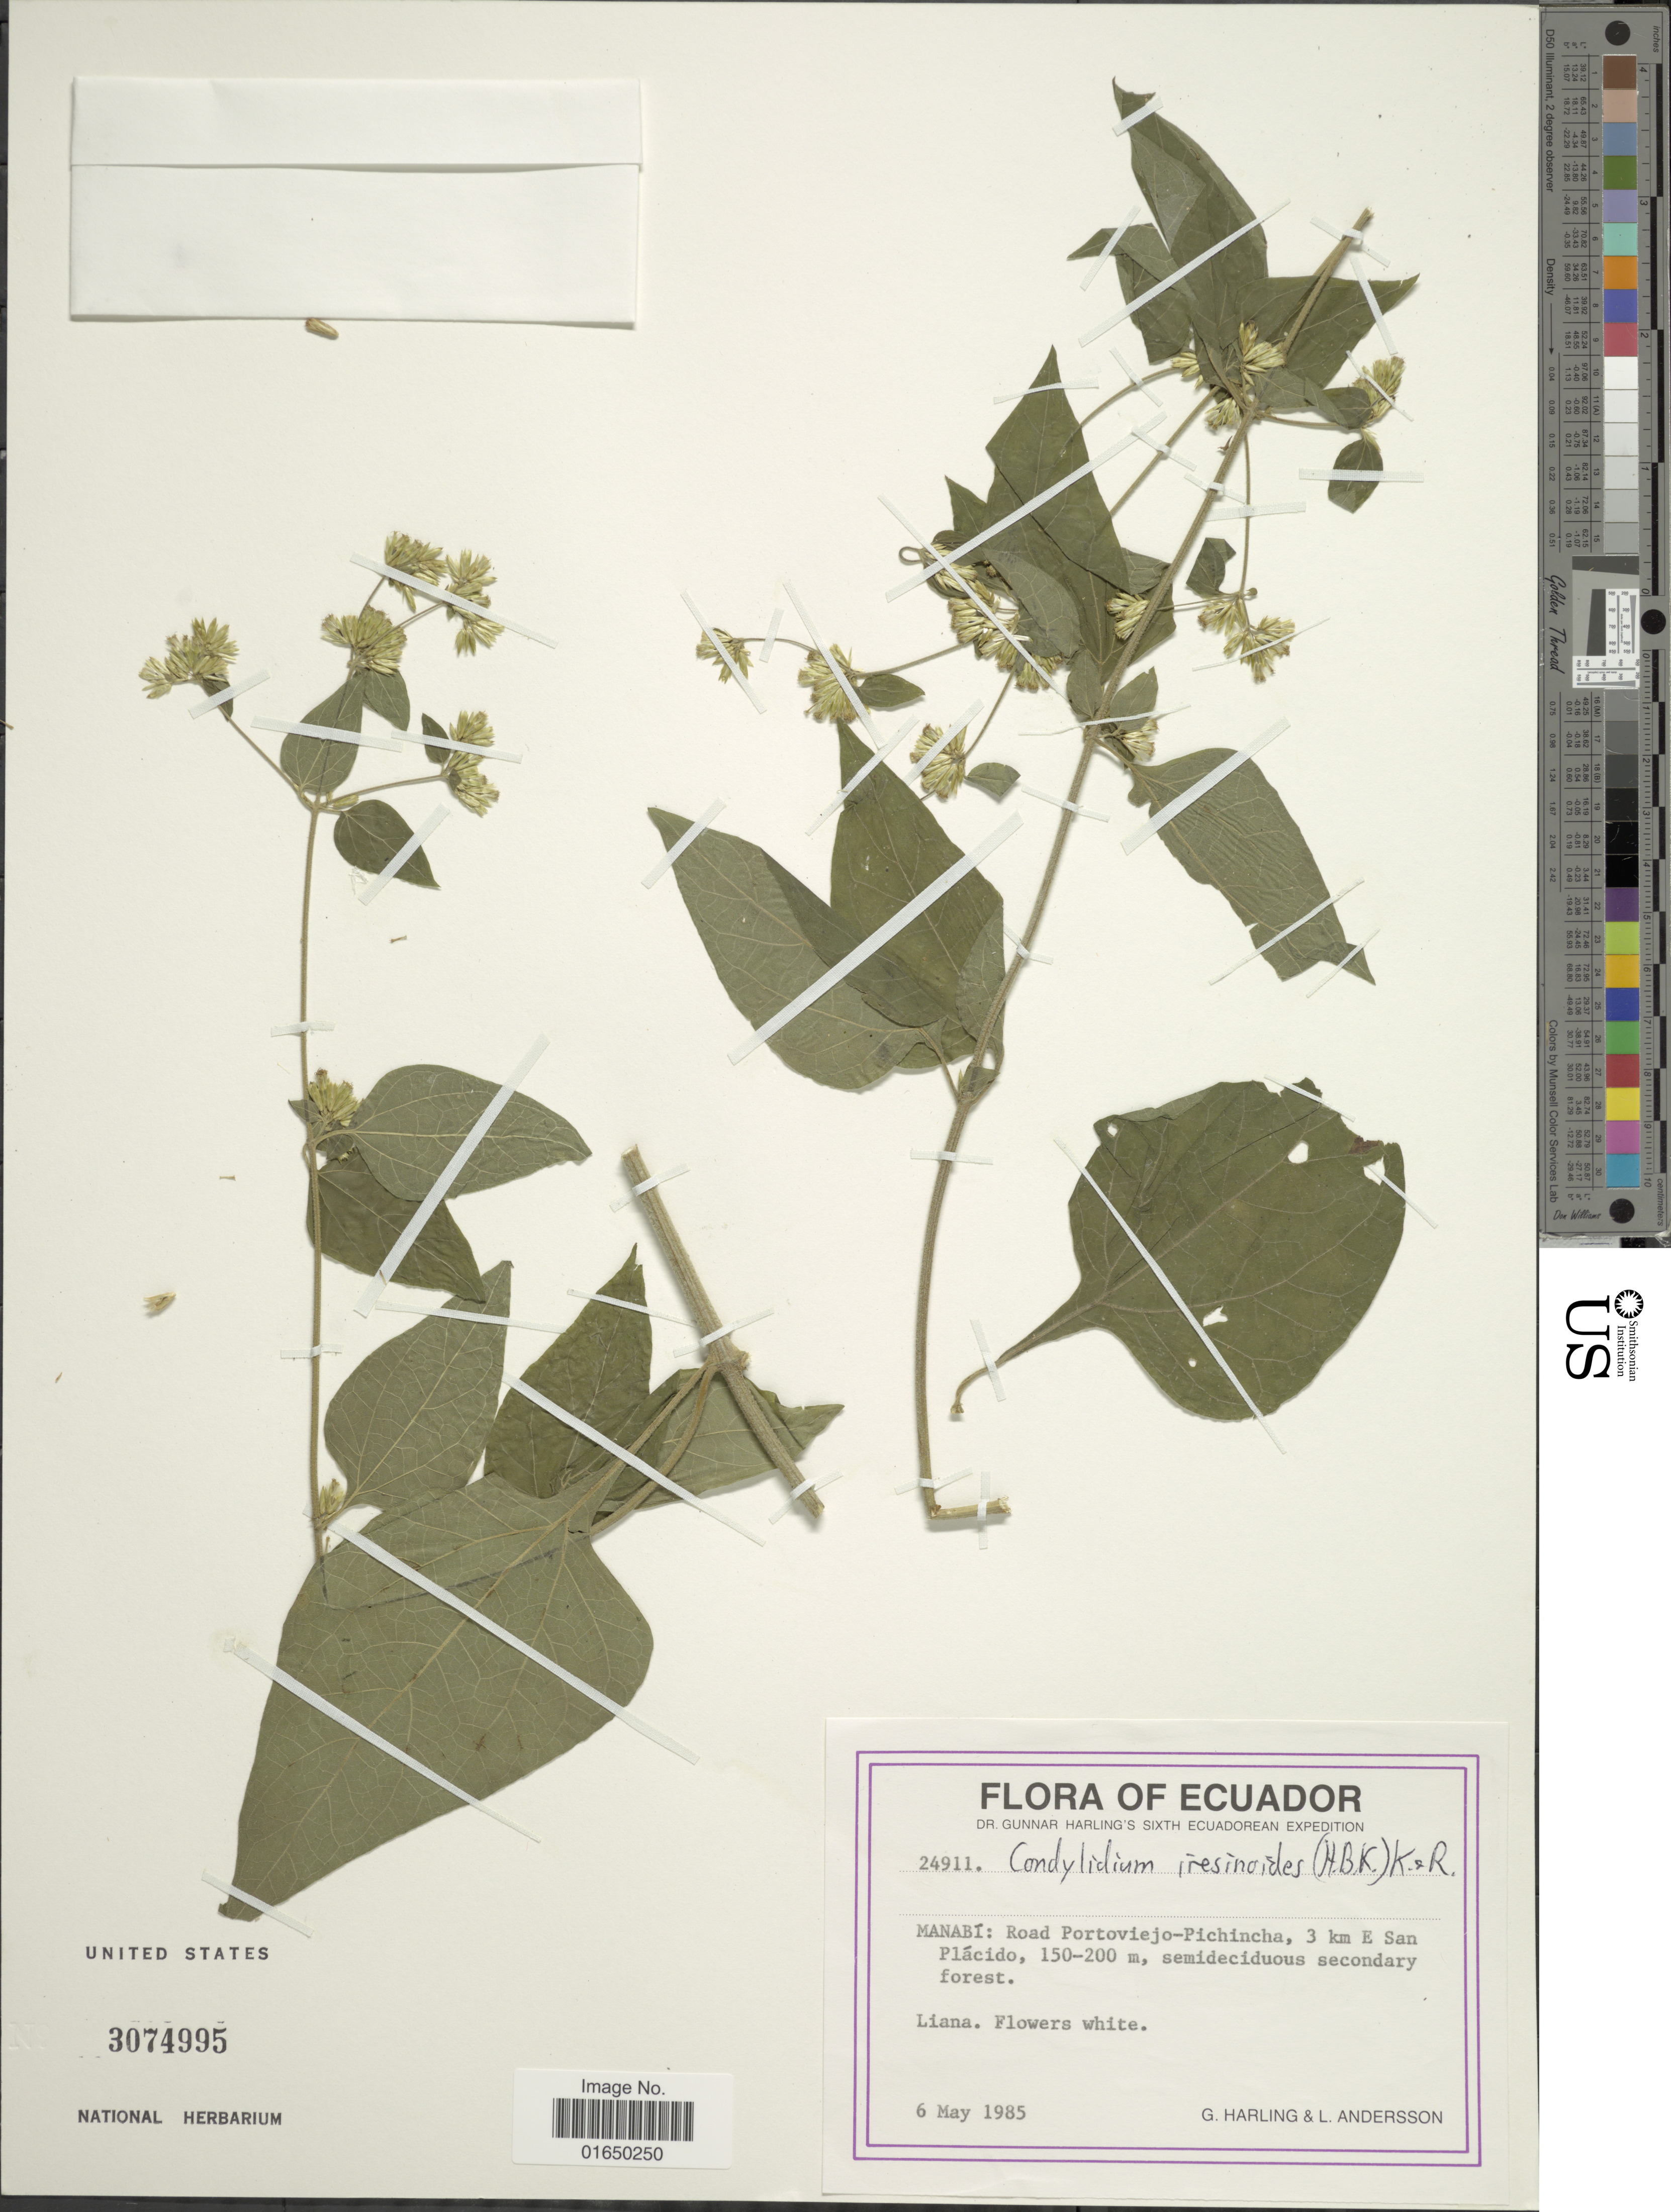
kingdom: Plantae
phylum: Tracheophyta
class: Magnoliopsida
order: Asterales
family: Asteraceae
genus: Condylidium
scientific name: Condylidium iresinoides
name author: (Kunth) R.M. King & H. Rob.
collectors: G. Harling & L. Andersson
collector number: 24911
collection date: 1985-05-06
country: Ecuador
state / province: Manabí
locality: Road Portoviejo-Pichincha, 3 km E San Plácido,s emideciduou secondary forest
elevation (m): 150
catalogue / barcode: US 3074995